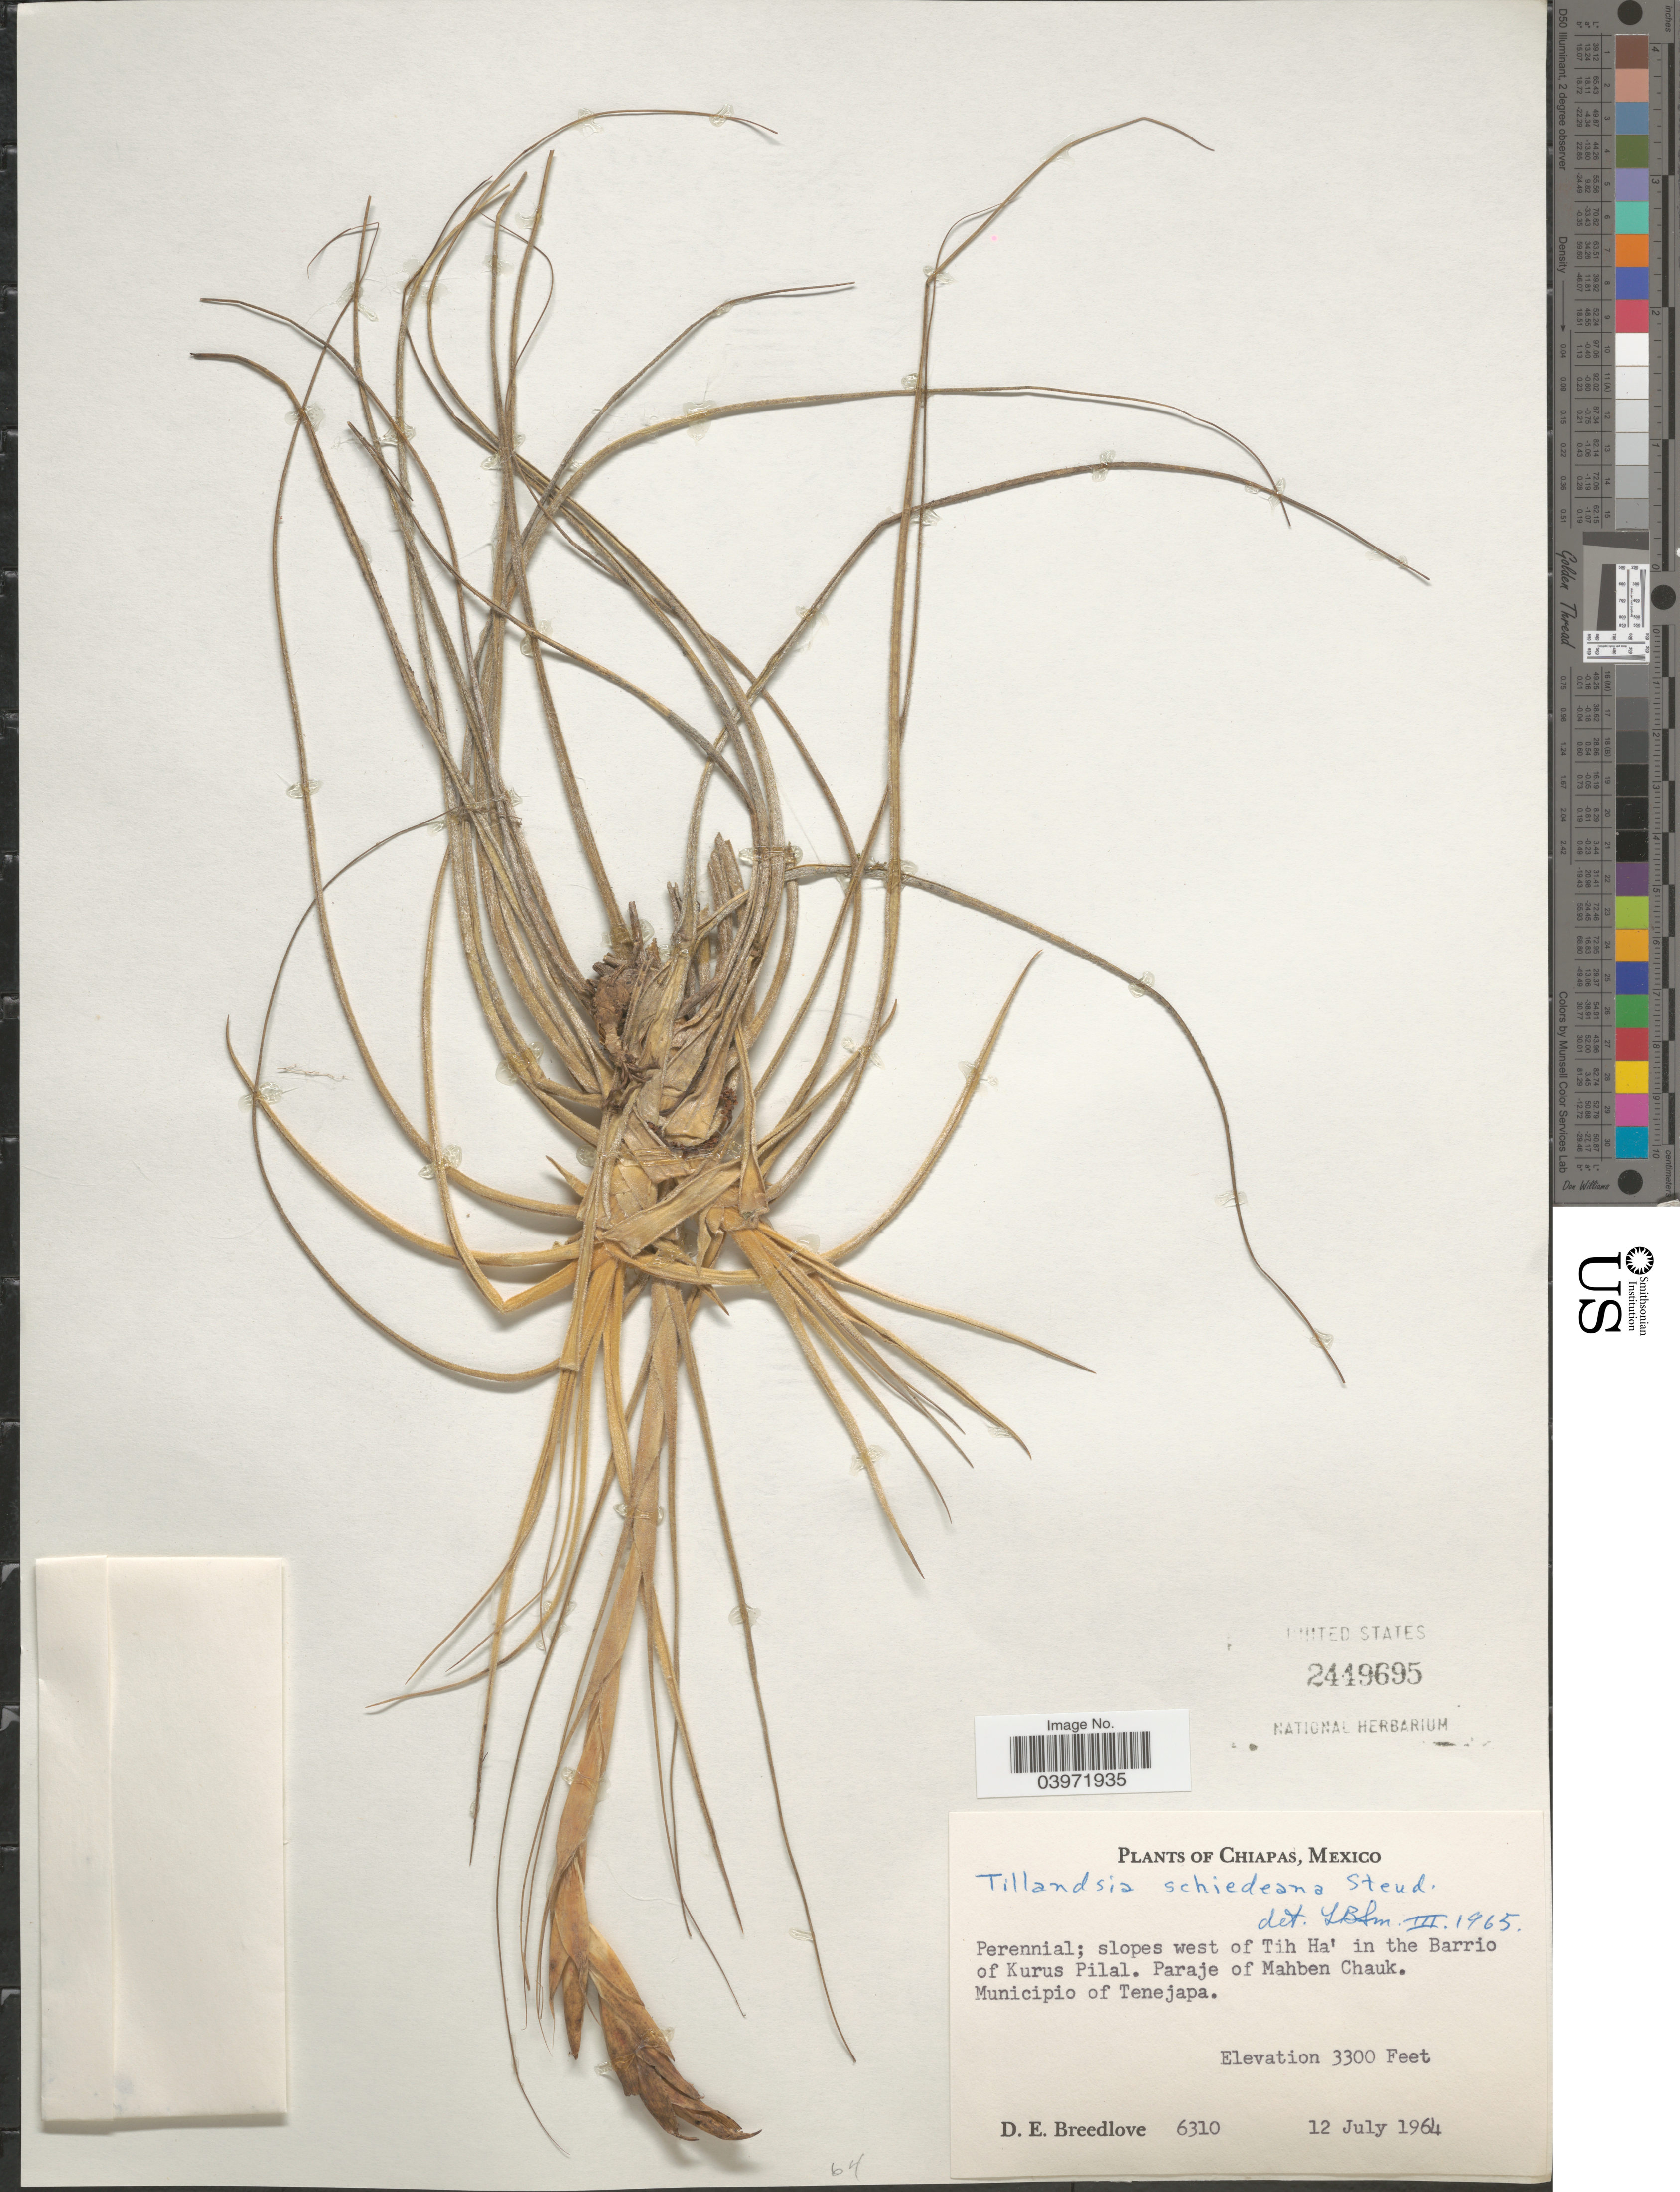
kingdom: Plantae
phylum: Tracheophyta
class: Liliopsida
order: Poales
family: Bromeliaceae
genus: Tillandsia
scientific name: Tillandsia schiedeana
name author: Steud.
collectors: D. E. Breedlove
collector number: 6310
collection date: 1964-07-12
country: Mexico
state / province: Chiapas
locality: Slopes west of Tih Ha' in the Barrio of Kurus Pilal. Paraje of Mahben Chauk. Municipio of Tenejapa.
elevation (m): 1006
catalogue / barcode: US 2449695